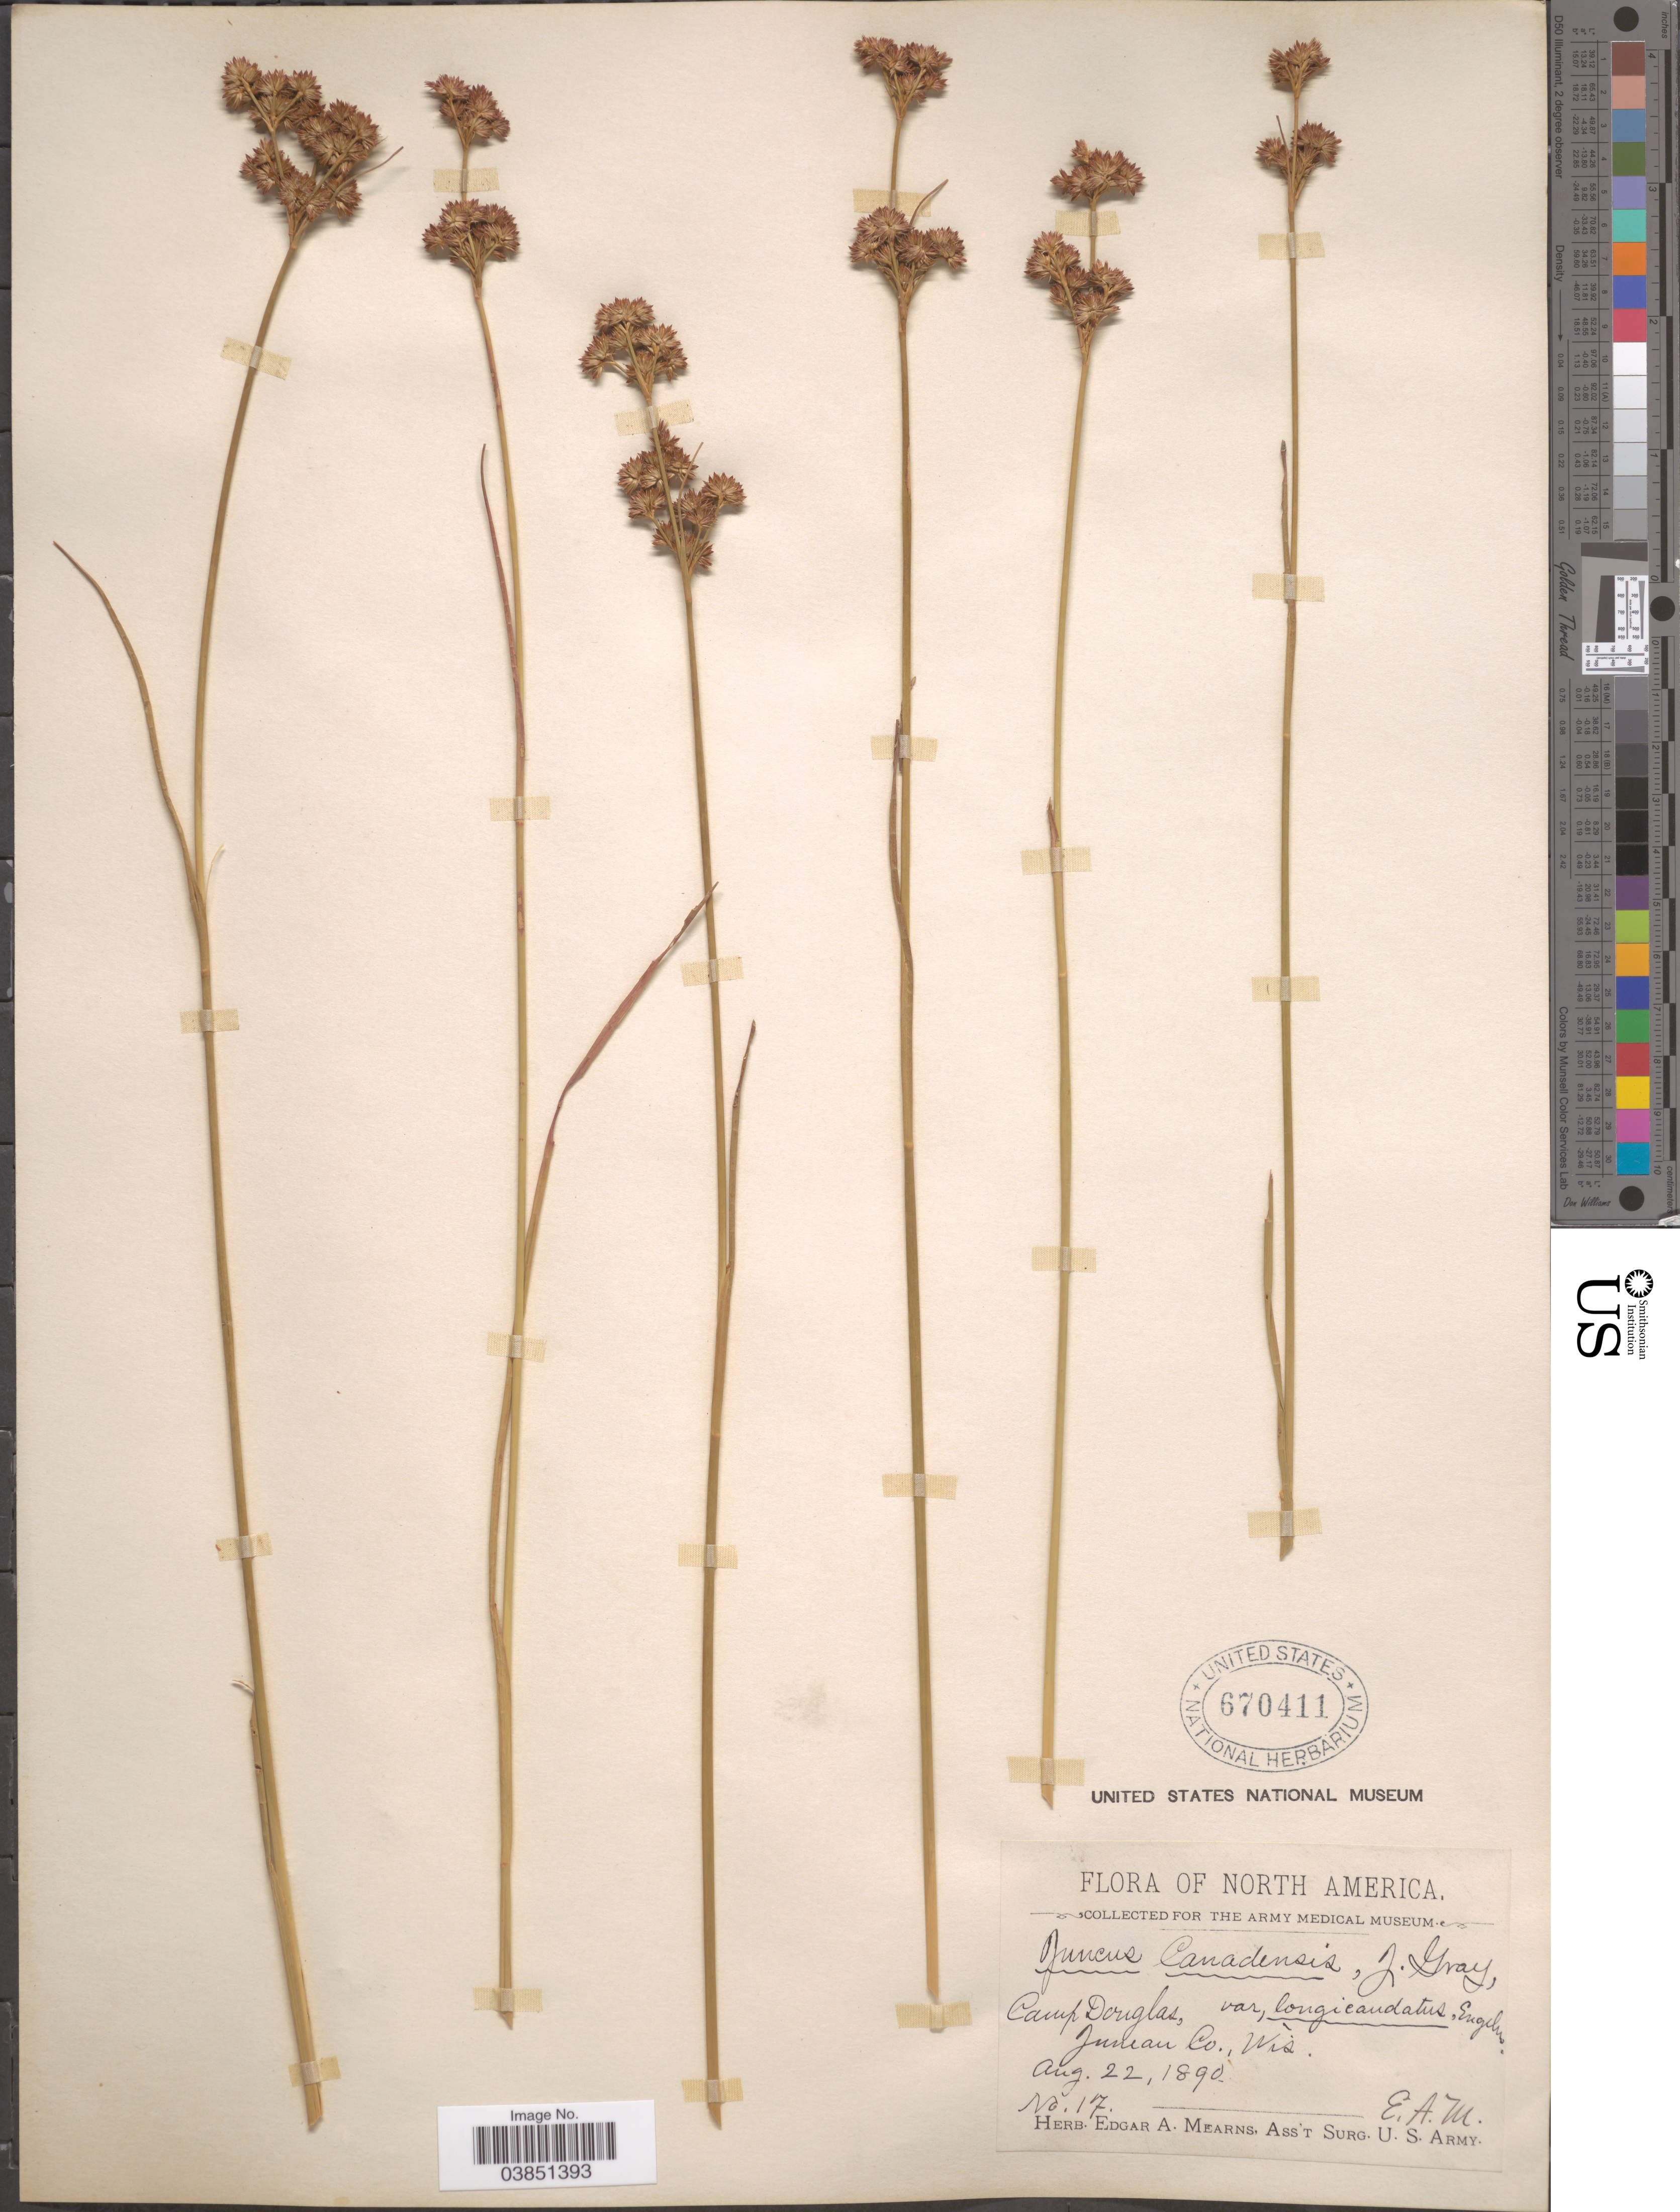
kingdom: Plantae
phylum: Tracheophyta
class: Liliopsida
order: Poales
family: Juncaceae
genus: Juncus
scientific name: Juncus canadensis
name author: J. Gay ex Laharpe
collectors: E. A. Mearns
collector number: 17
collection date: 1890-08-22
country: United States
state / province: Wisconsin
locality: Camp Douglas, Juneau Co.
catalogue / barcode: US 670411